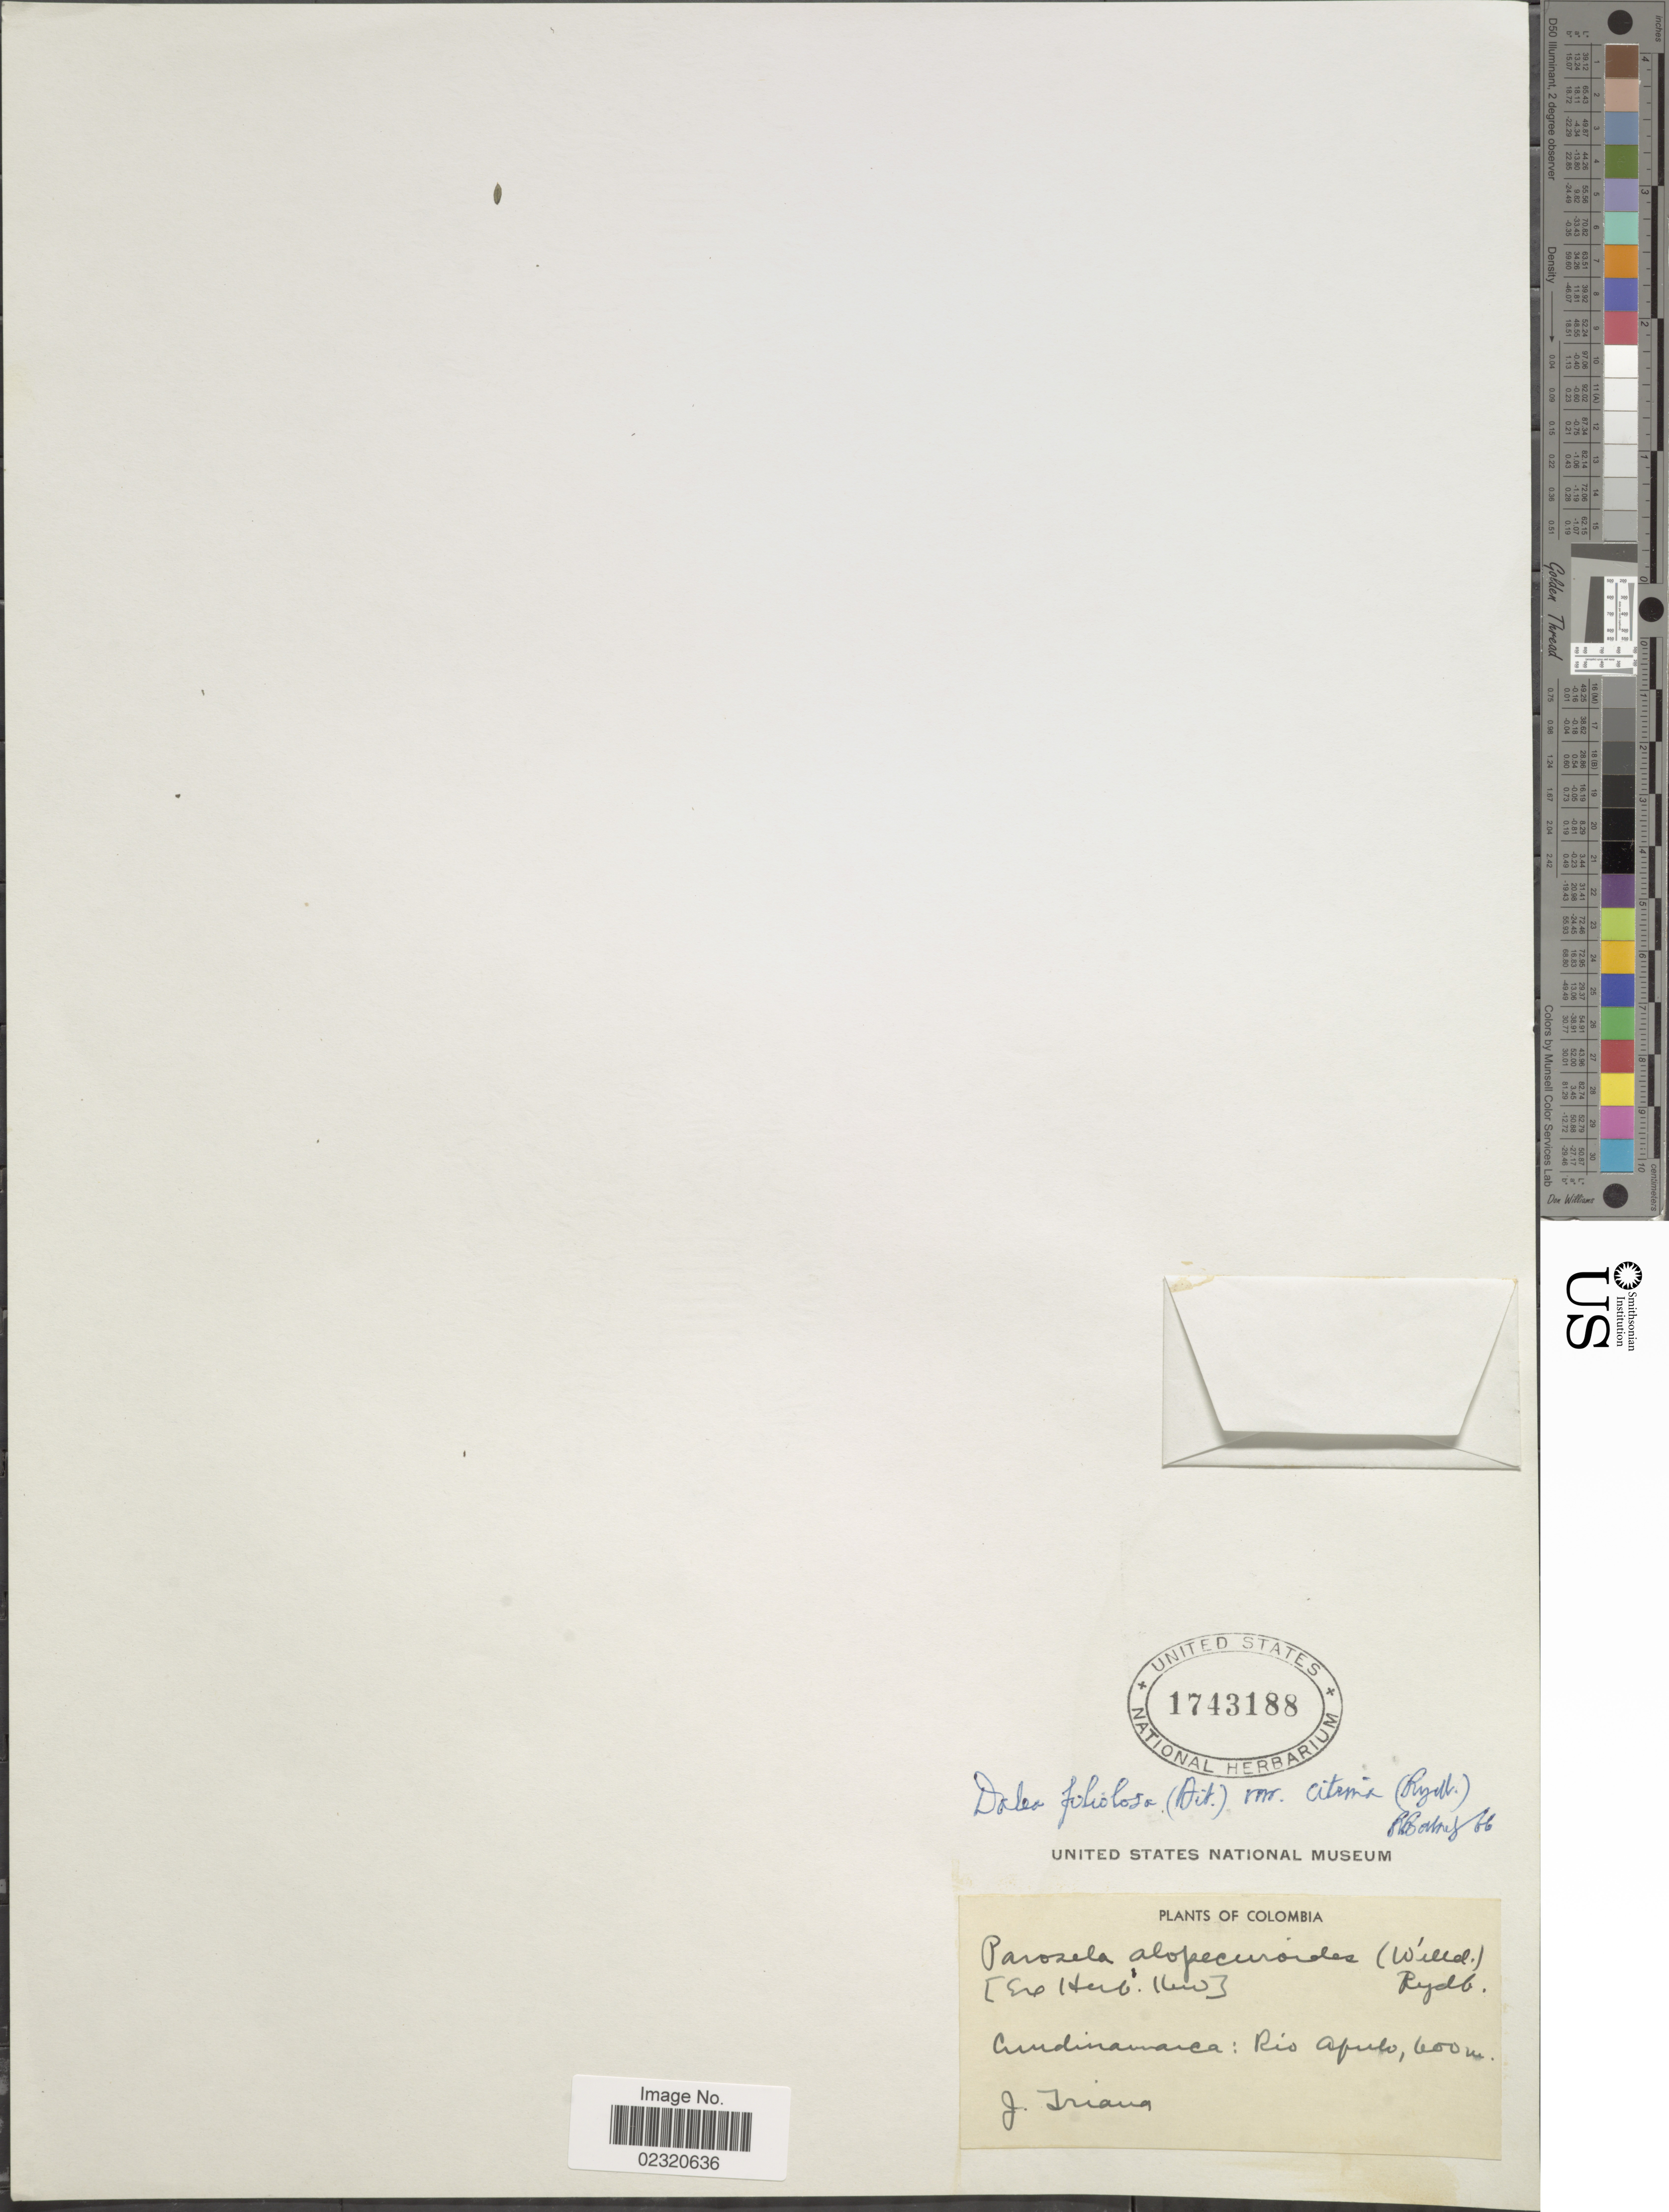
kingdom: Plantae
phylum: Tracheophyta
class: Magnoliopsida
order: Fabales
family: Fabaceae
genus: Dalea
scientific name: Dalea foliolosa var. citrina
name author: (Aiton) Barneby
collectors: J. Triana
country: Colombia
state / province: Cundinamarca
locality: Rio Apulo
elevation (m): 600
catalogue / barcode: US 1743188